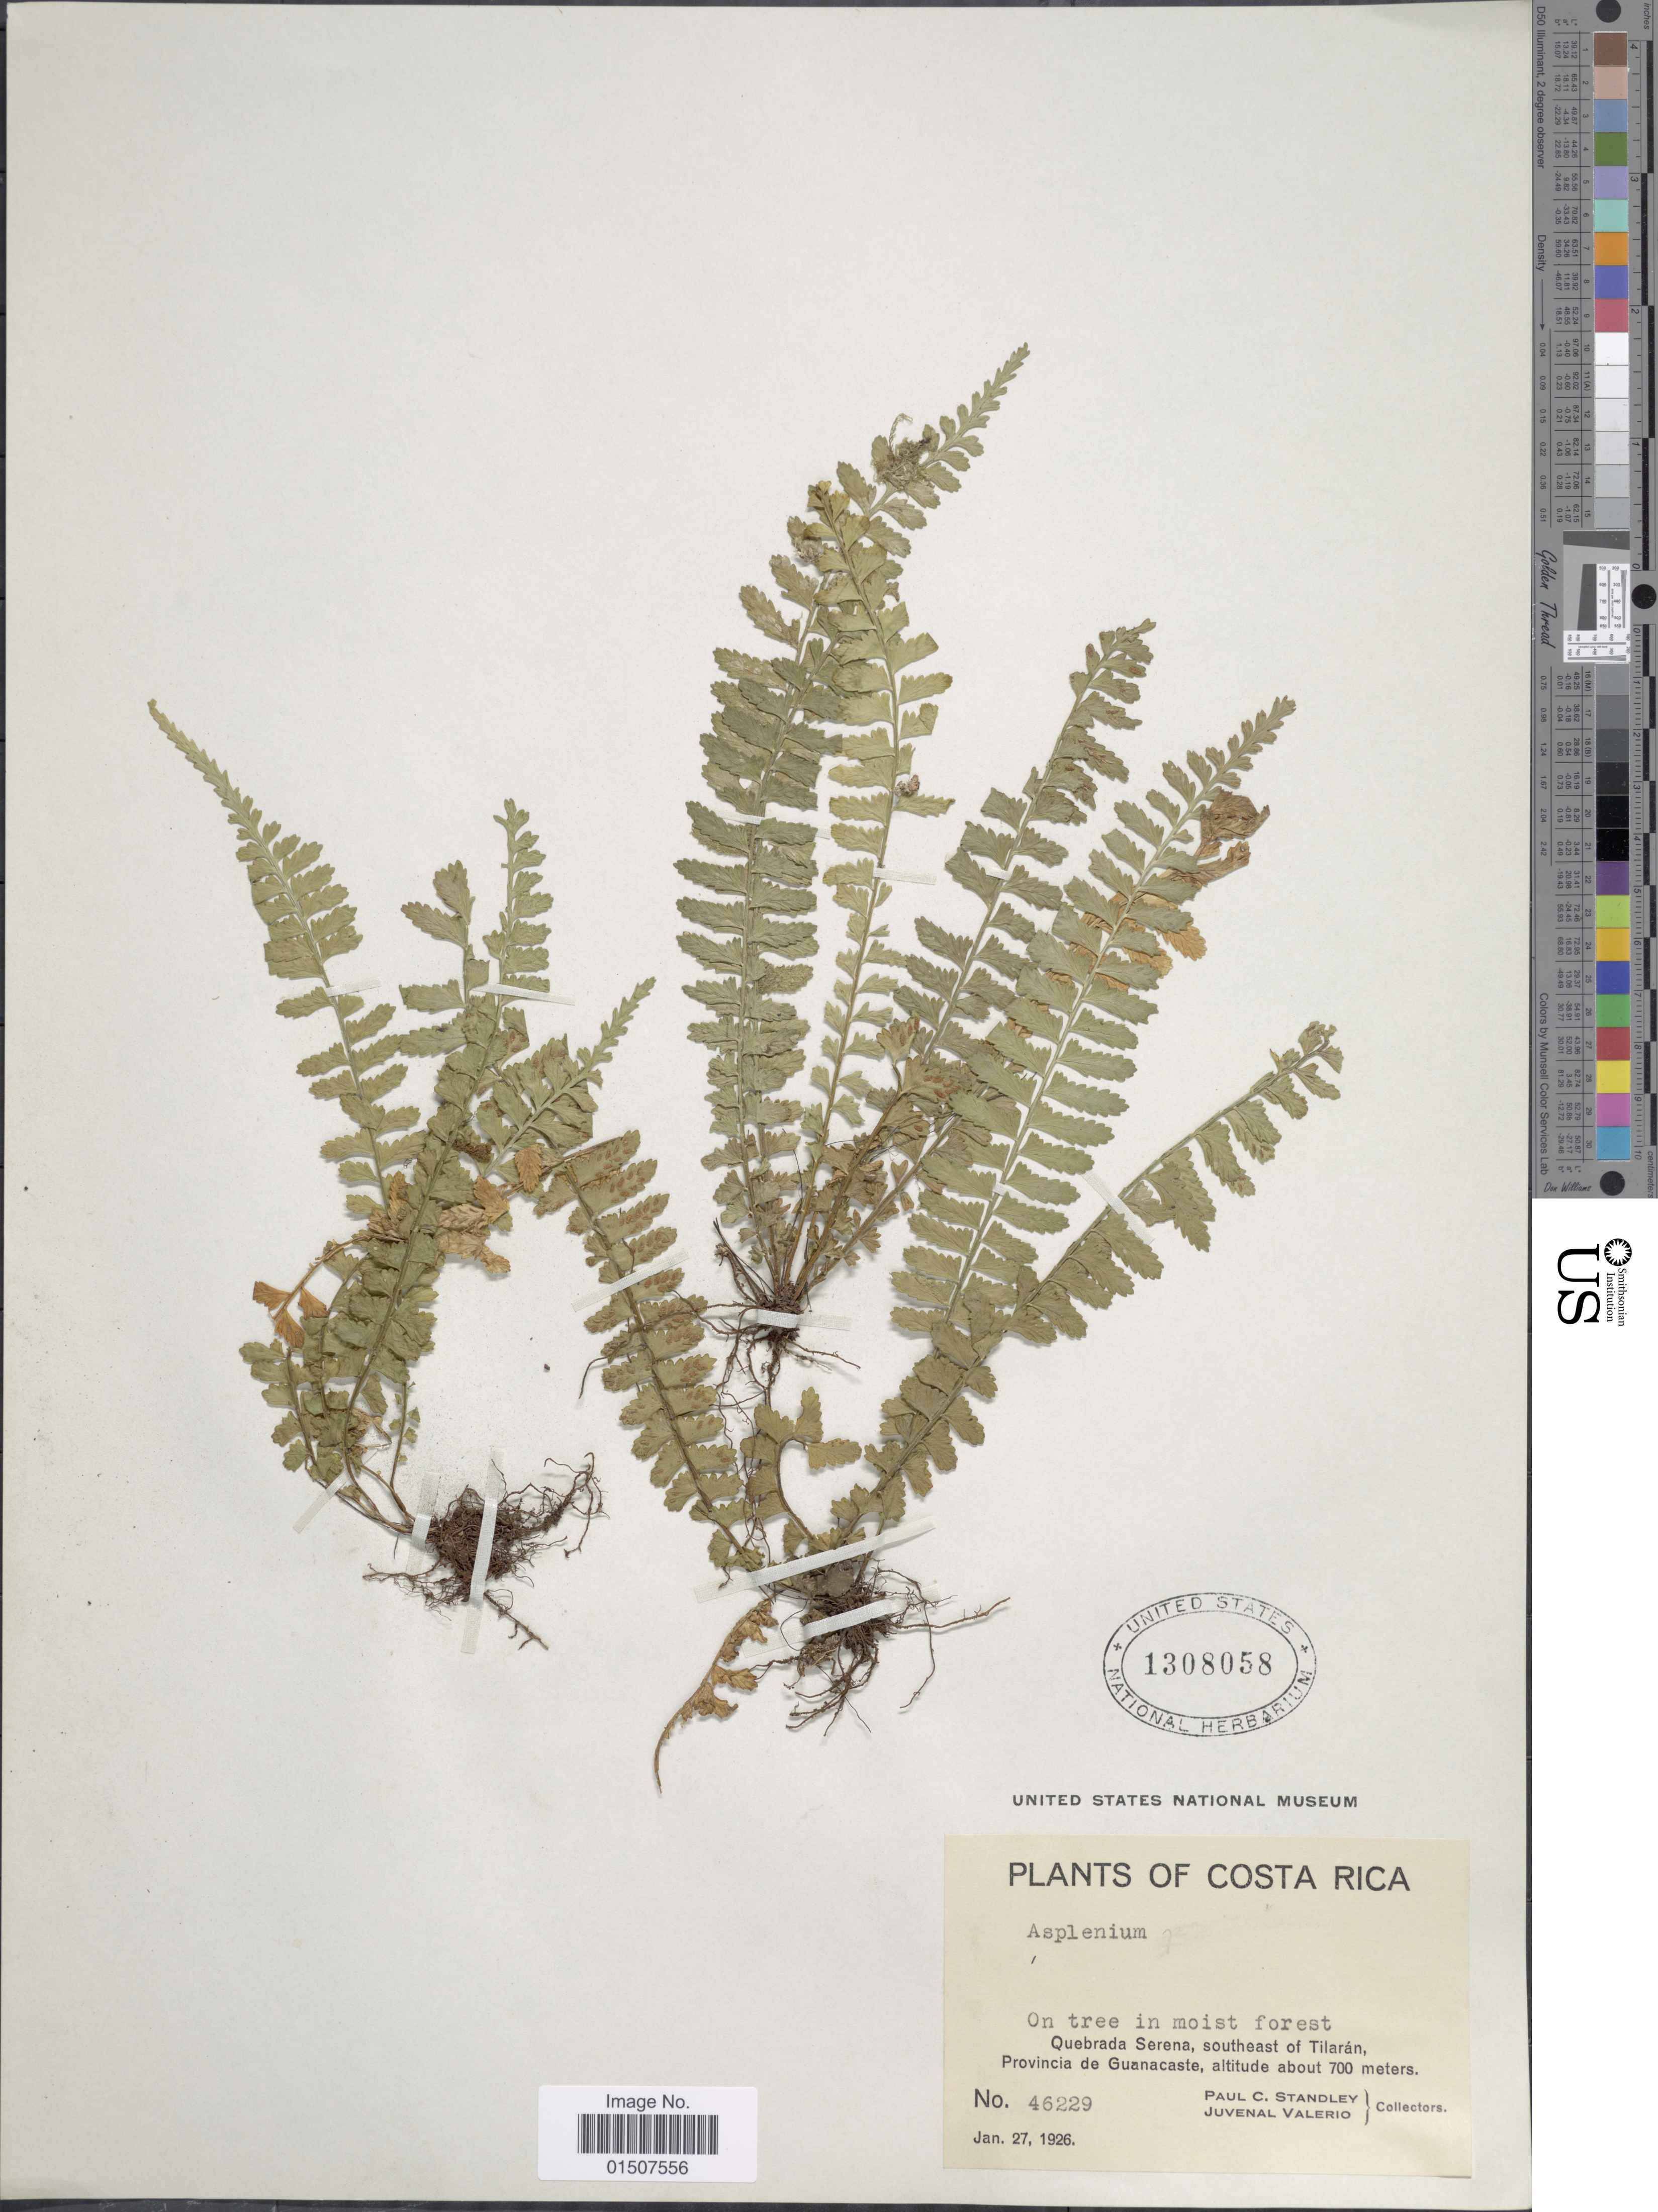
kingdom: Plantae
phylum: Tracheophyta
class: Polypodiopsida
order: Polypodiales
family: Aspleniaceae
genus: Asplenium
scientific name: Asplenium pteropus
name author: Kaulf.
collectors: P. C. Standley & J. Valerio R.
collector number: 46229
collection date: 1926-01-27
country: Costa Rica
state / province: Guanacaste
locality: Quebbrada Serena, southeast of Tilaran, Provincia de Guanacaste.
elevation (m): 700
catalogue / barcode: US 1308058